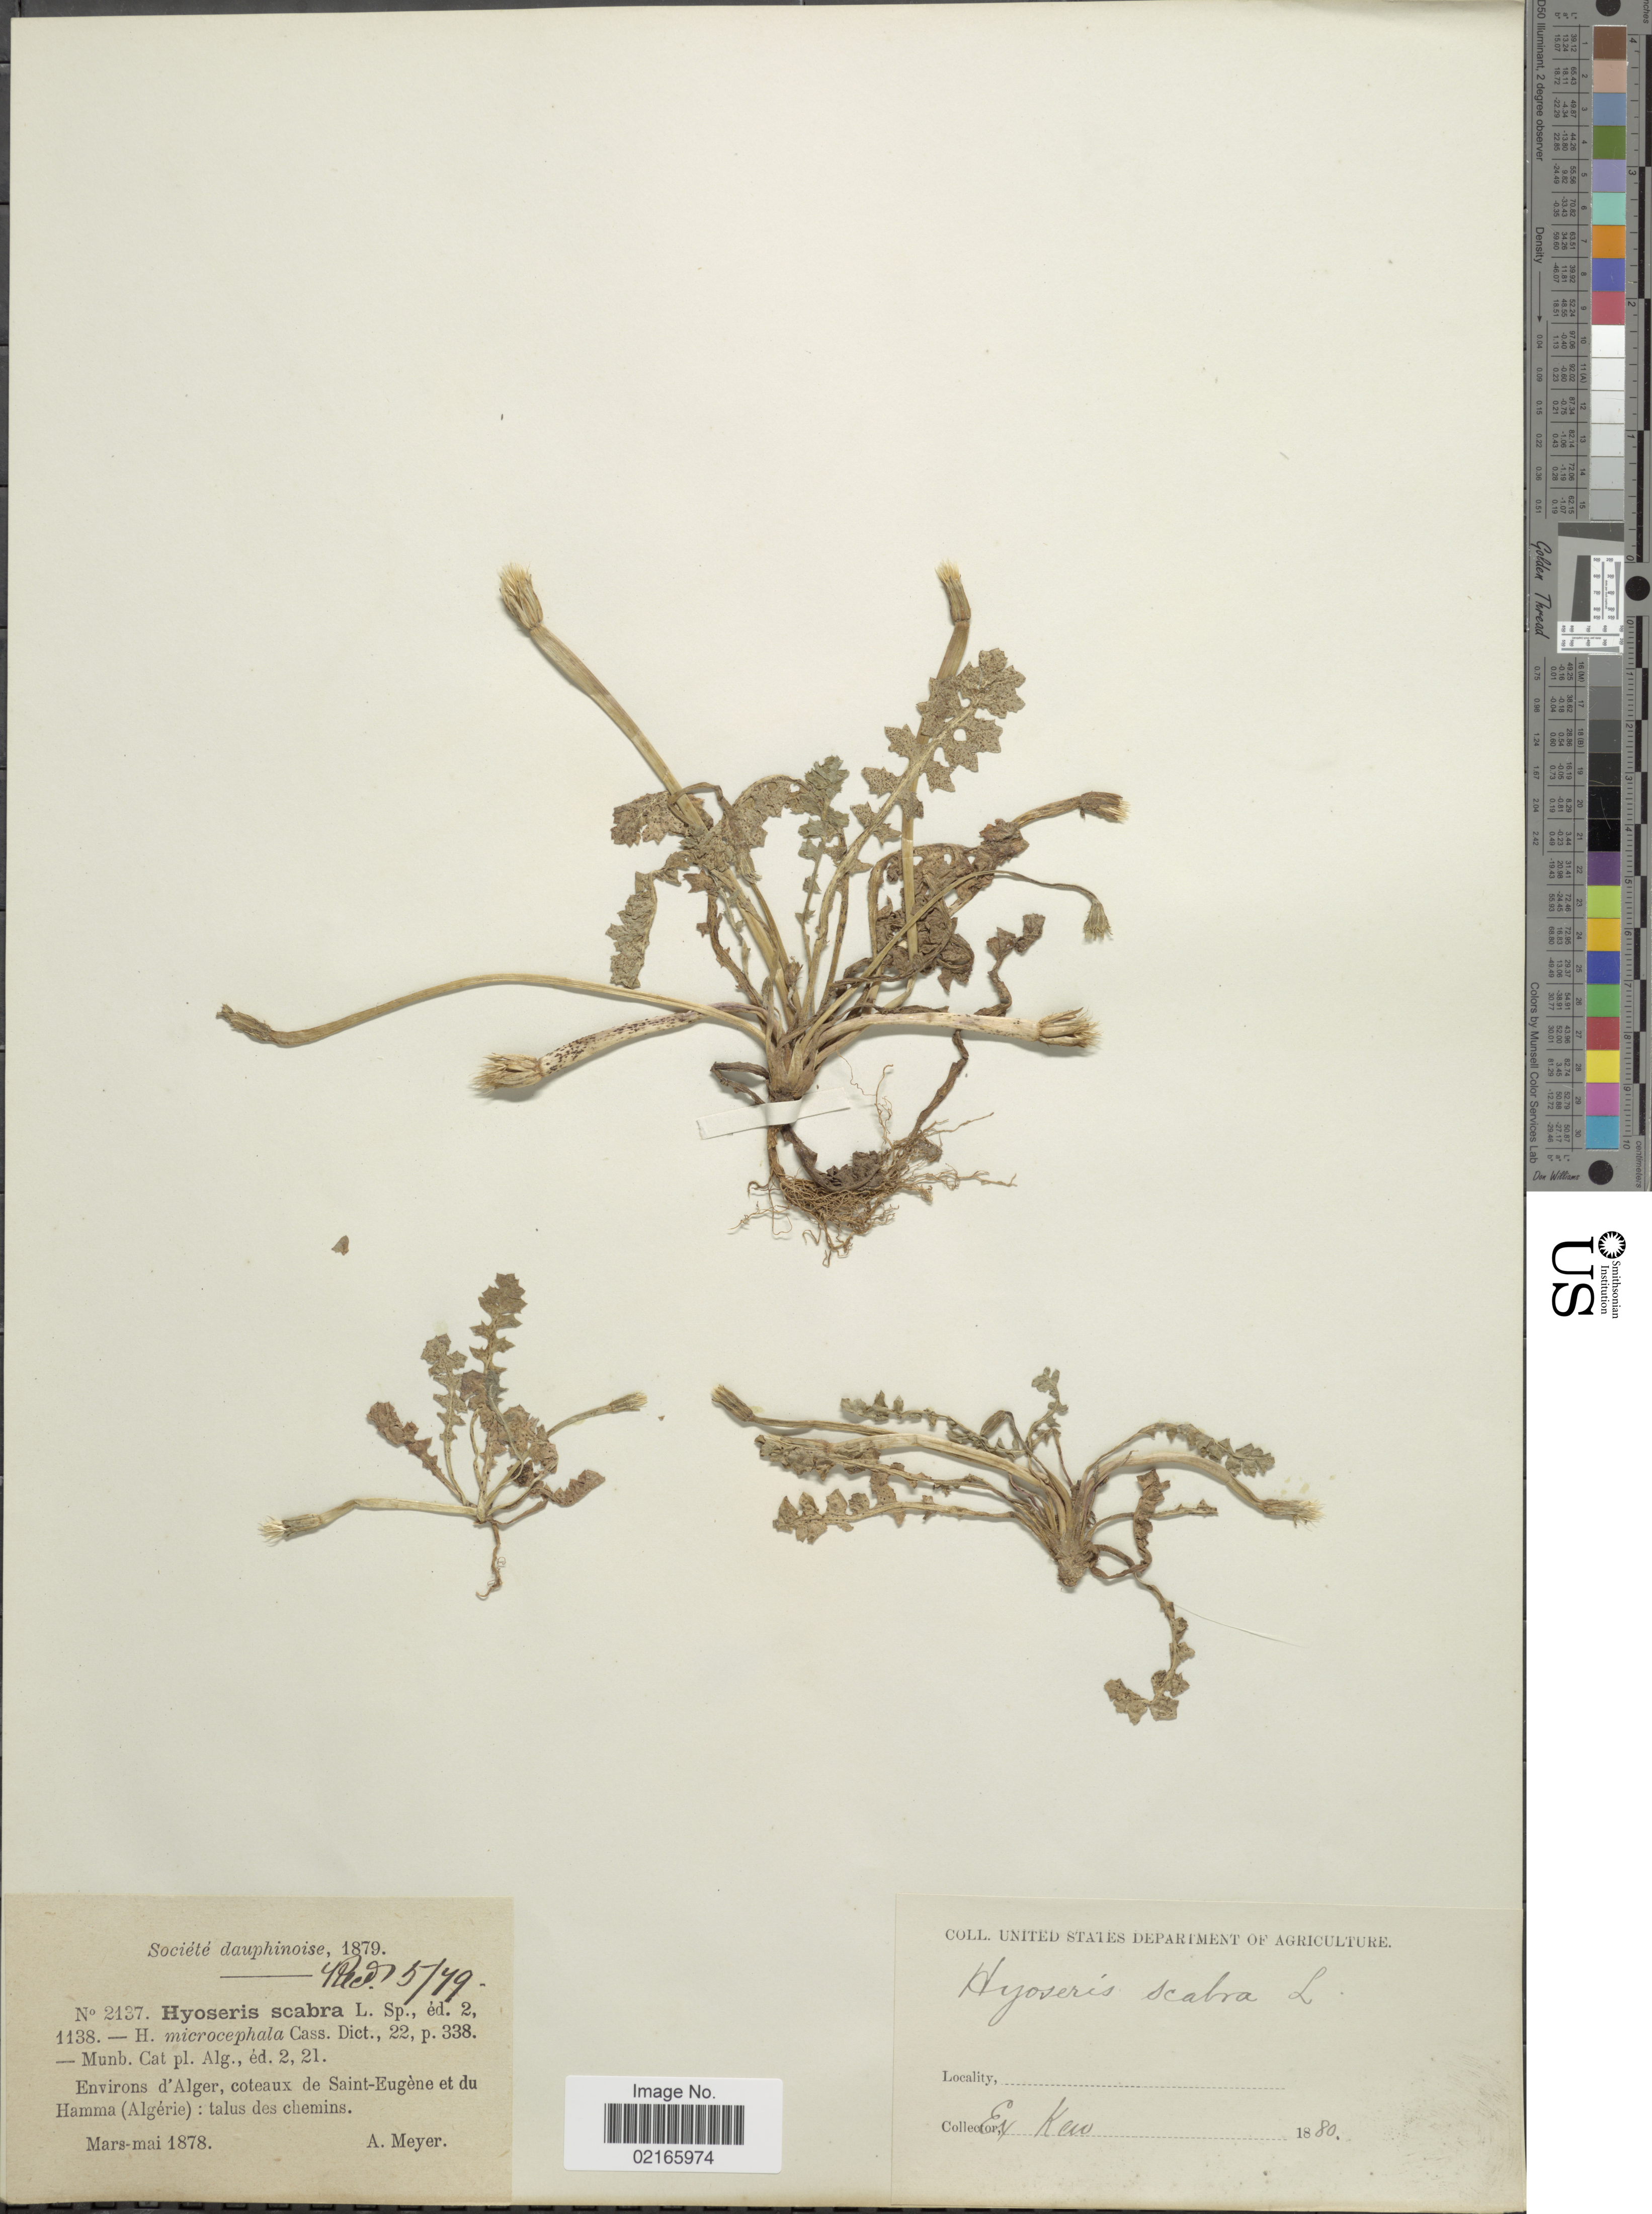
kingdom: Plantae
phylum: Tracheophyta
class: Magnoliopsida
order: Asterales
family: Asteraceae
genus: Hyoseris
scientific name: Hyoseris scabra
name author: L.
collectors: A. B. Meyer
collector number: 2137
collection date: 1878-03/1878-05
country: Algeria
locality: Environs d'Alger, coteaux de Saint-Eugene et du Hamma: talus des chemins